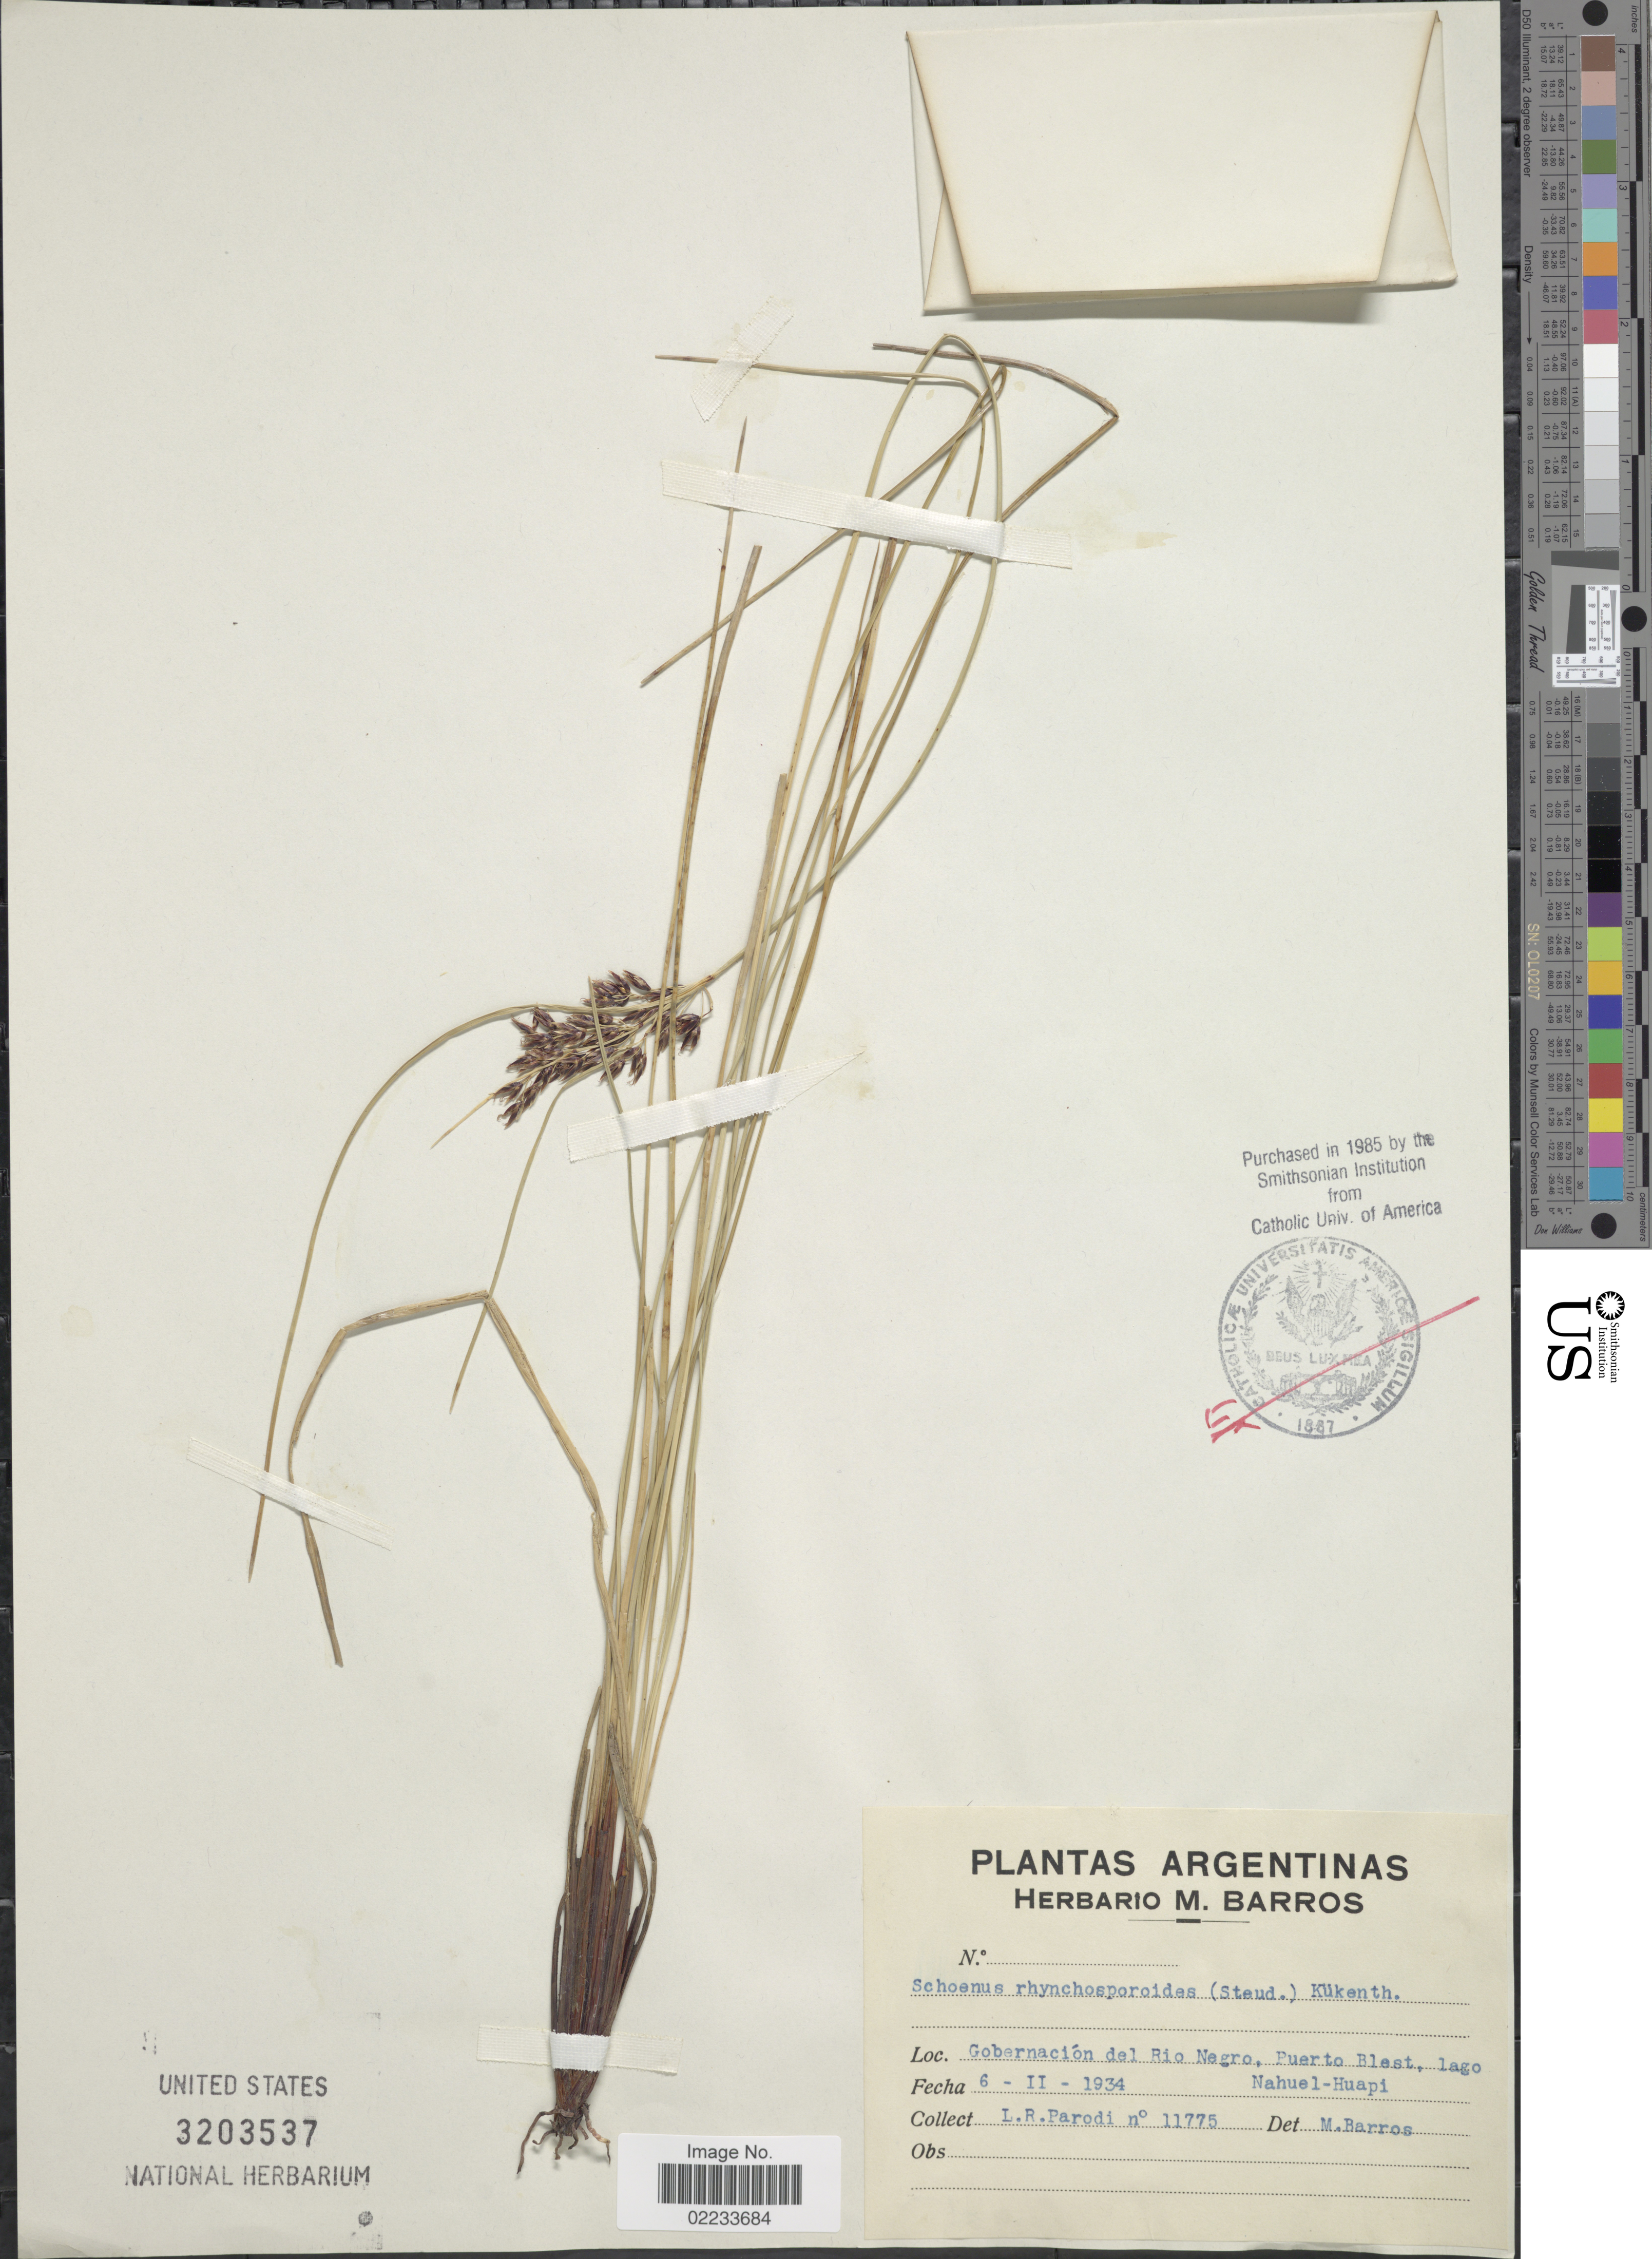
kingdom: Plantae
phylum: Tracheophyta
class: Liliopsida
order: Poales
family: Cyperaceae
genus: Schoenus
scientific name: Schoenus rhynchosporoides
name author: (Steud.) Kük.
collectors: L. R. Parodi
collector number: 11775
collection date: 1934-02-06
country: Argentina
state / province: Rio Negro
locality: Gobernación del Rio Negro, Puerto Blest, algo Nahuel-Huapi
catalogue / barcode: US 3203537